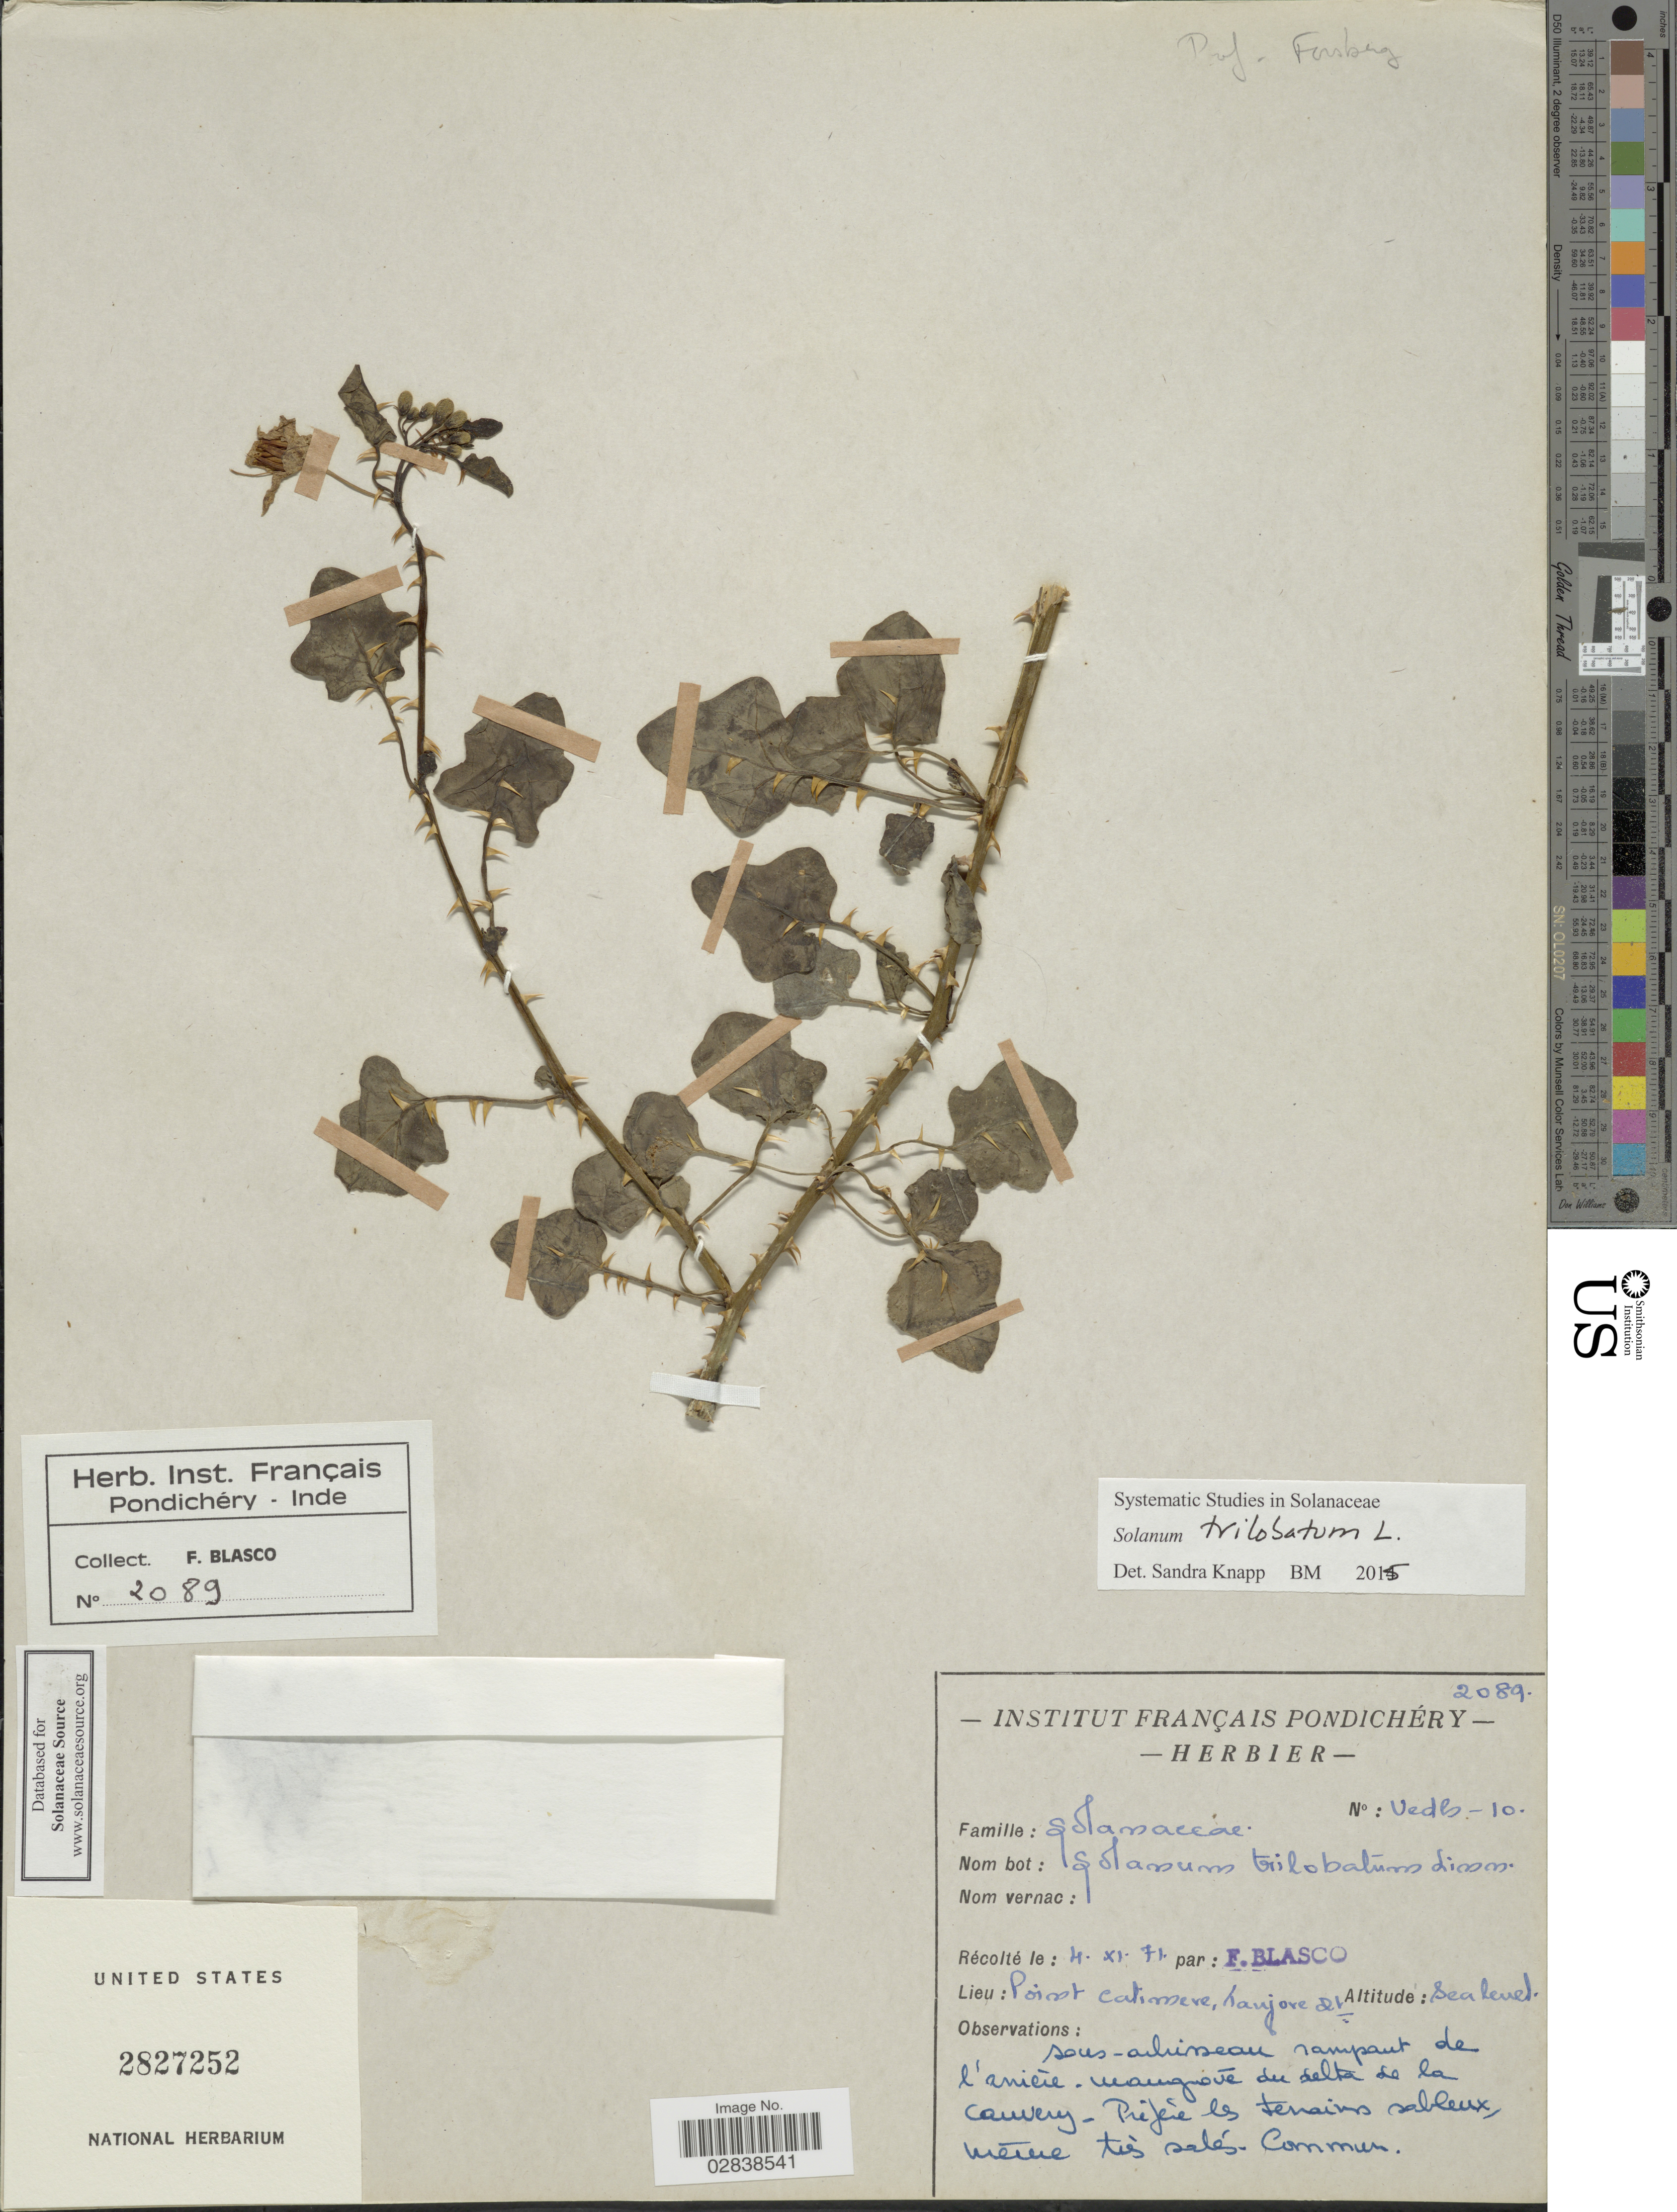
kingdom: Plantae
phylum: Tracheophyta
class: Magnoliopsida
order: Solanales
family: Solanaceae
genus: Solanum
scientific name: Solanum trilobatum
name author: L.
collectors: F. Blasco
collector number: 2089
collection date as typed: Transcribed d/m/y: 4/11/71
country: India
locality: Point Calimere, Tanjore Dt.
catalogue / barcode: US 2827252